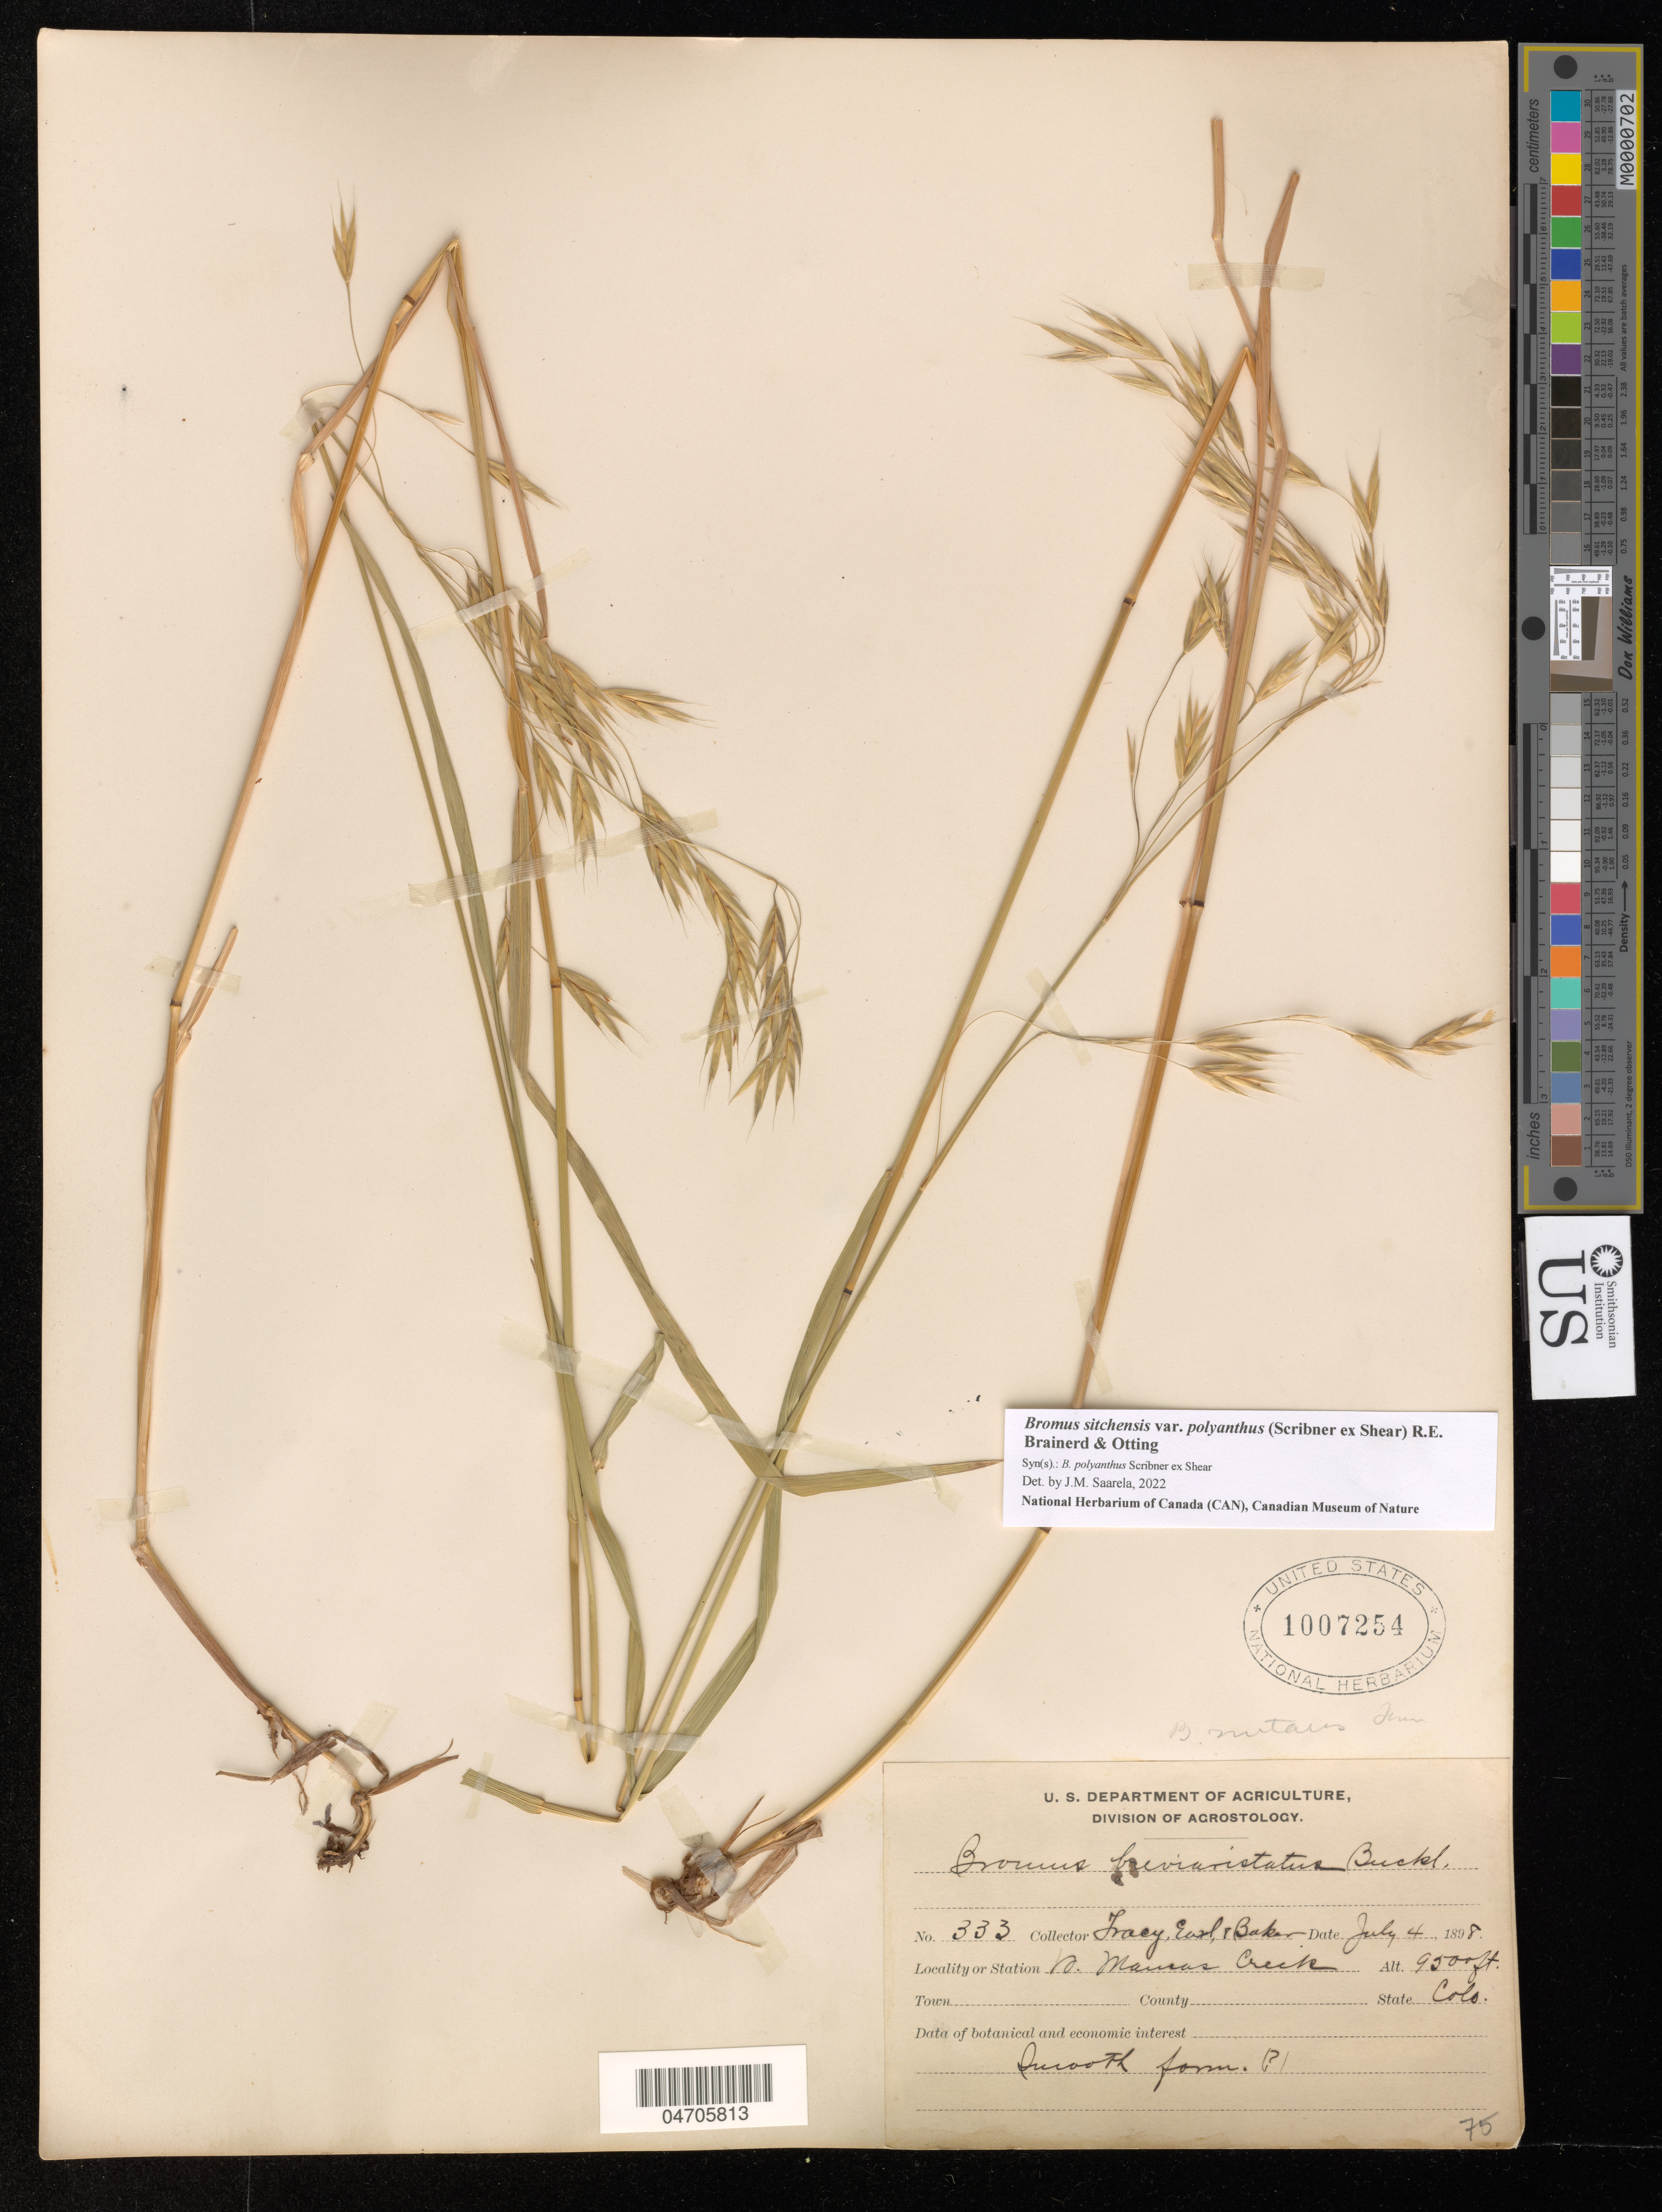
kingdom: Plantae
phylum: Tracheophyta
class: Liliopsida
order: Poales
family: Poaceae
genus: Bromus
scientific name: Bromus sitchensis var. polyanthus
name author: (Scribn. ex Shear) R.E. Brainerd & Otting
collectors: -. Tracy, -. Earl & -- Baker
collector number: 333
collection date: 1898-07-04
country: United States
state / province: Colorado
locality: N. Mamas Creek.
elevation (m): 2896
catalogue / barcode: US 1007254